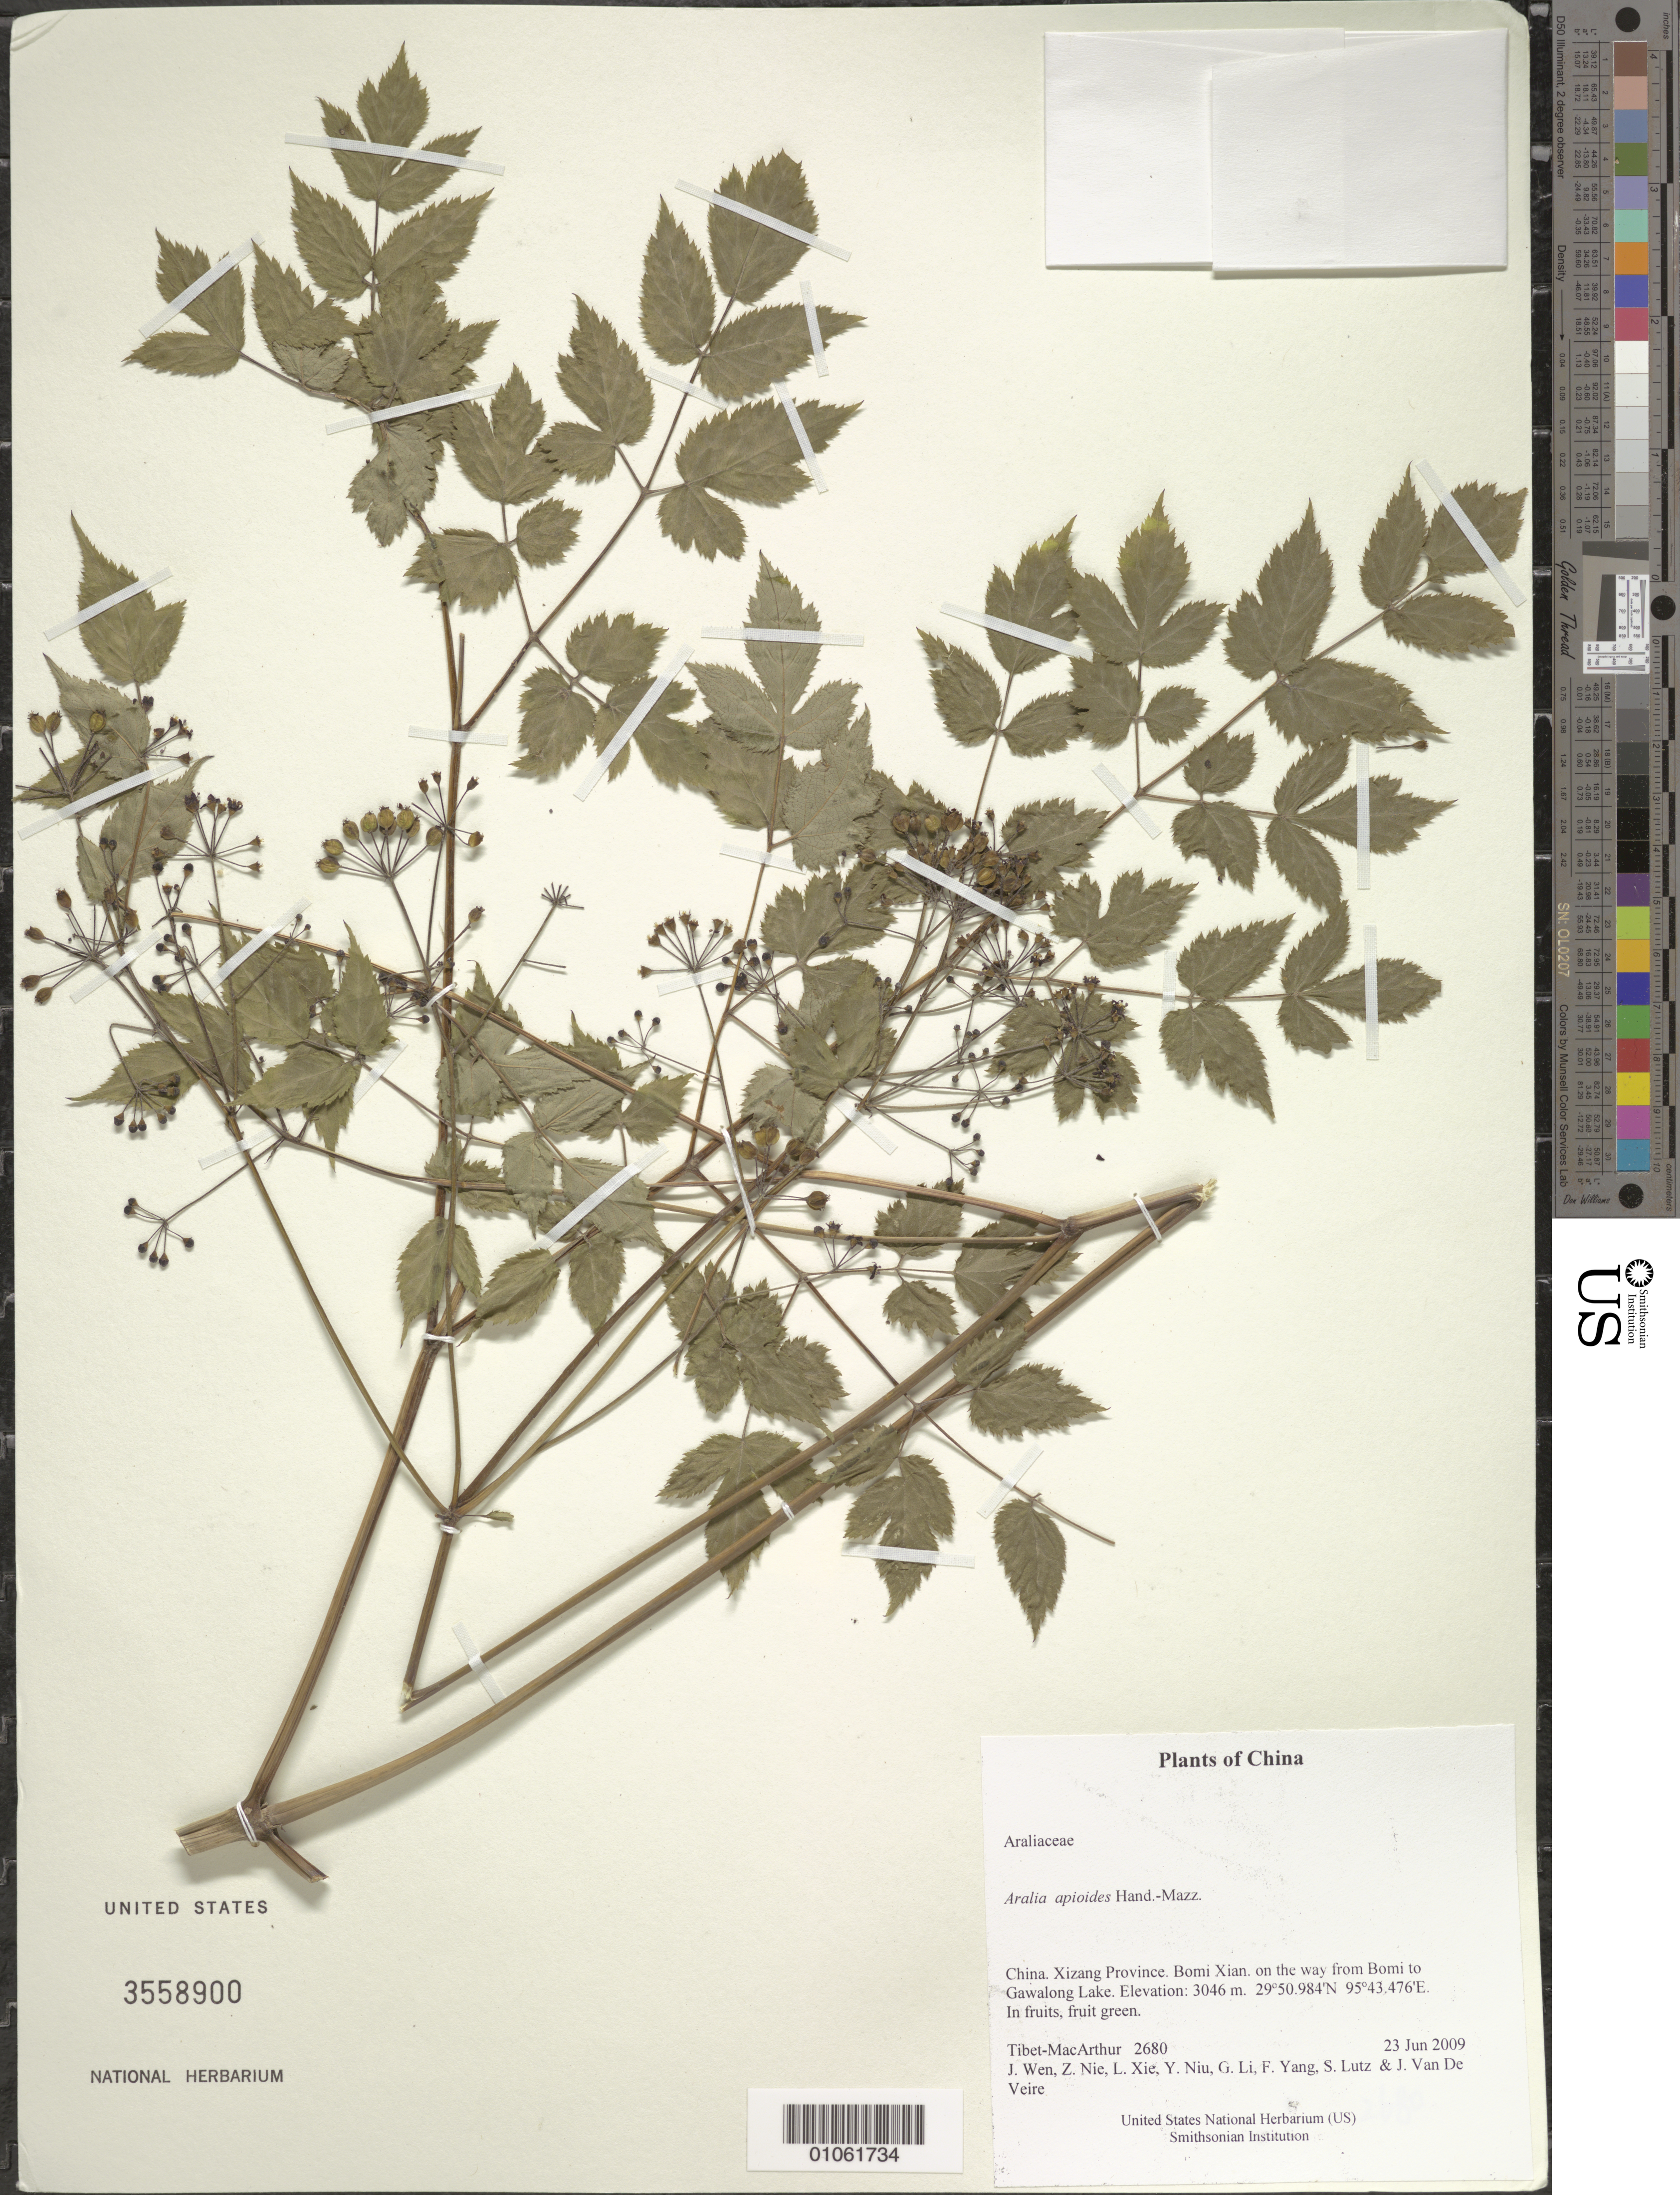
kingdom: Plantae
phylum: Tracheophyta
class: Magnoliopsida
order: Apiales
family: Araliaceae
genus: Aralia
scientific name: Aralia apioides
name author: Hand.-Mazz.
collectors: Tibet-MacArthur, J. Wen, Z. Nie, L. Xie, Y. Niu, G. Li, F. Yang, S. Lutz & J. Van De Veire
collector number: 2680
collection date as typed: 23 Jun 2009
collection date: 2009-06-23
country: China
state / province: Xizang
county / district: Bomi Xian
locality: on the way from Bomi to Gawalong Lake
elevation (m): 3046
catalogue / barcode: US 3558900